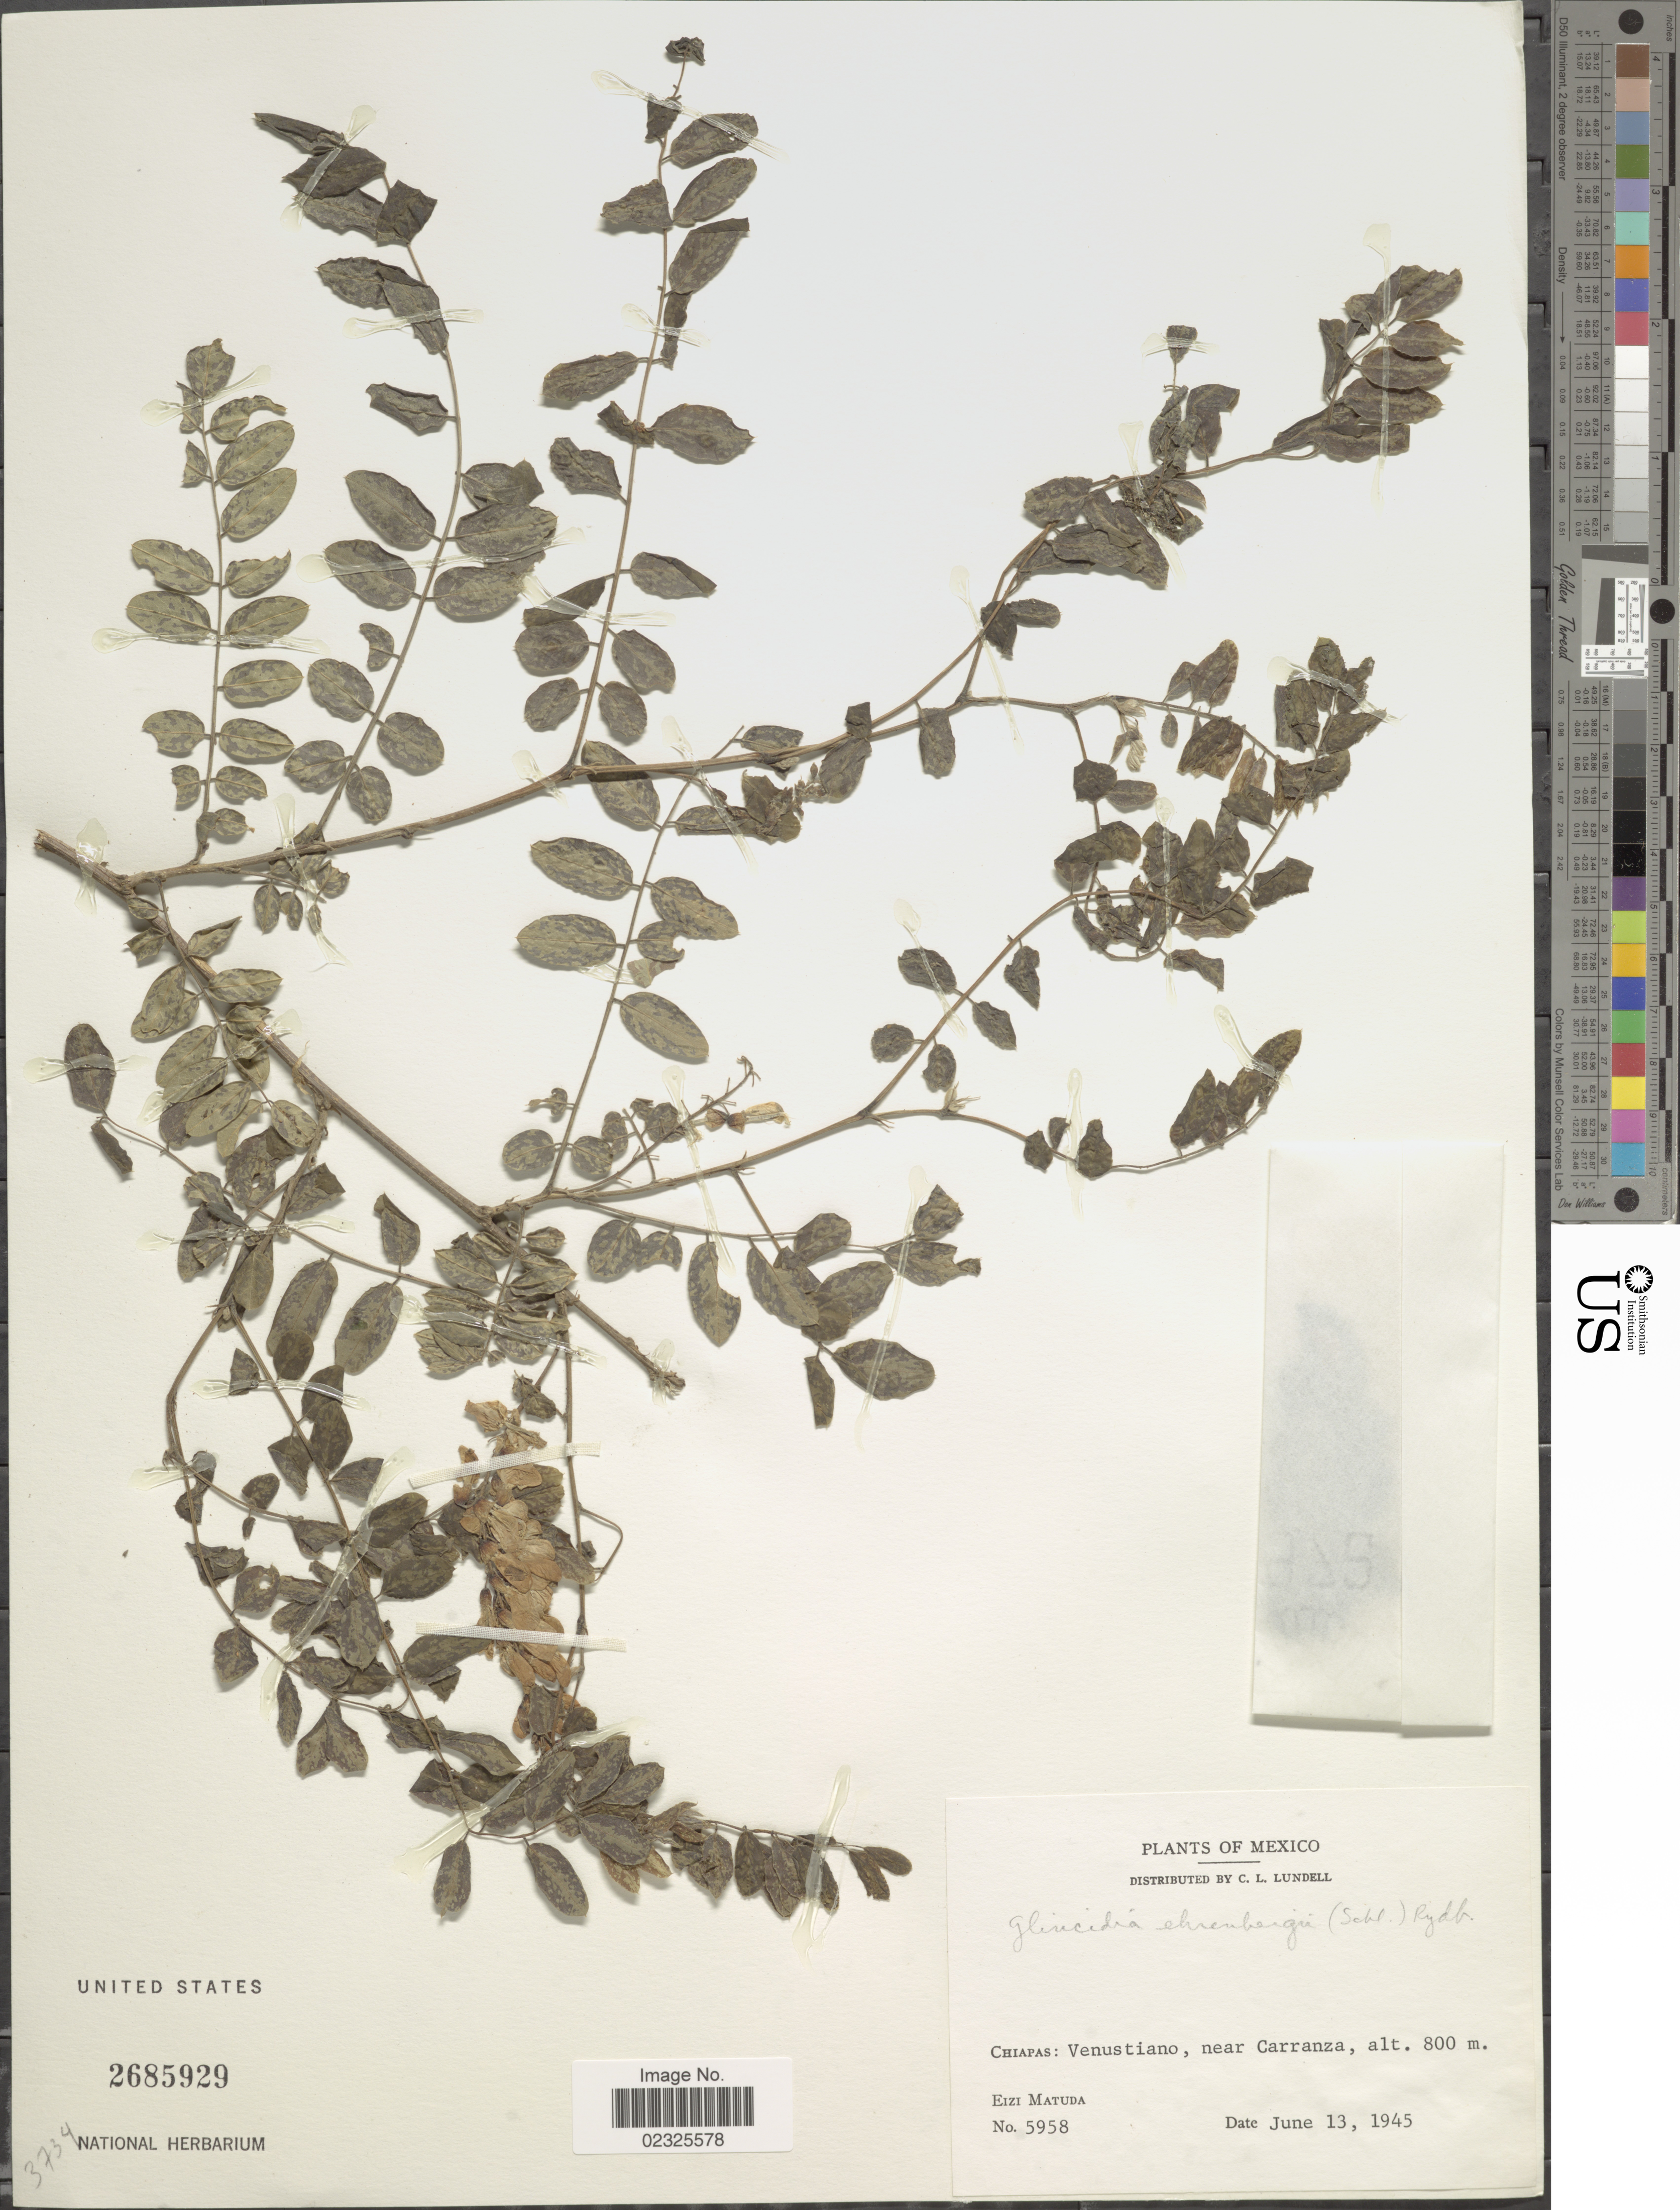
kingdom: Plantae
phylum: Tracheophyta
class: Magnoliopsida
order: Fabales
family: Fabaceae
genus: Gliricidia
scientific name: Gliricidia ehrenbergii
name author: (Schltdl.) Rydb.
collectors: E. Matuda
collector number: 5958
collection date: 1945-07-13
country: Mexico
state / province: Chiapas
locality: Venustiano, near Carranza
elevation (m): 800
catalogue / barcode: US 2685929